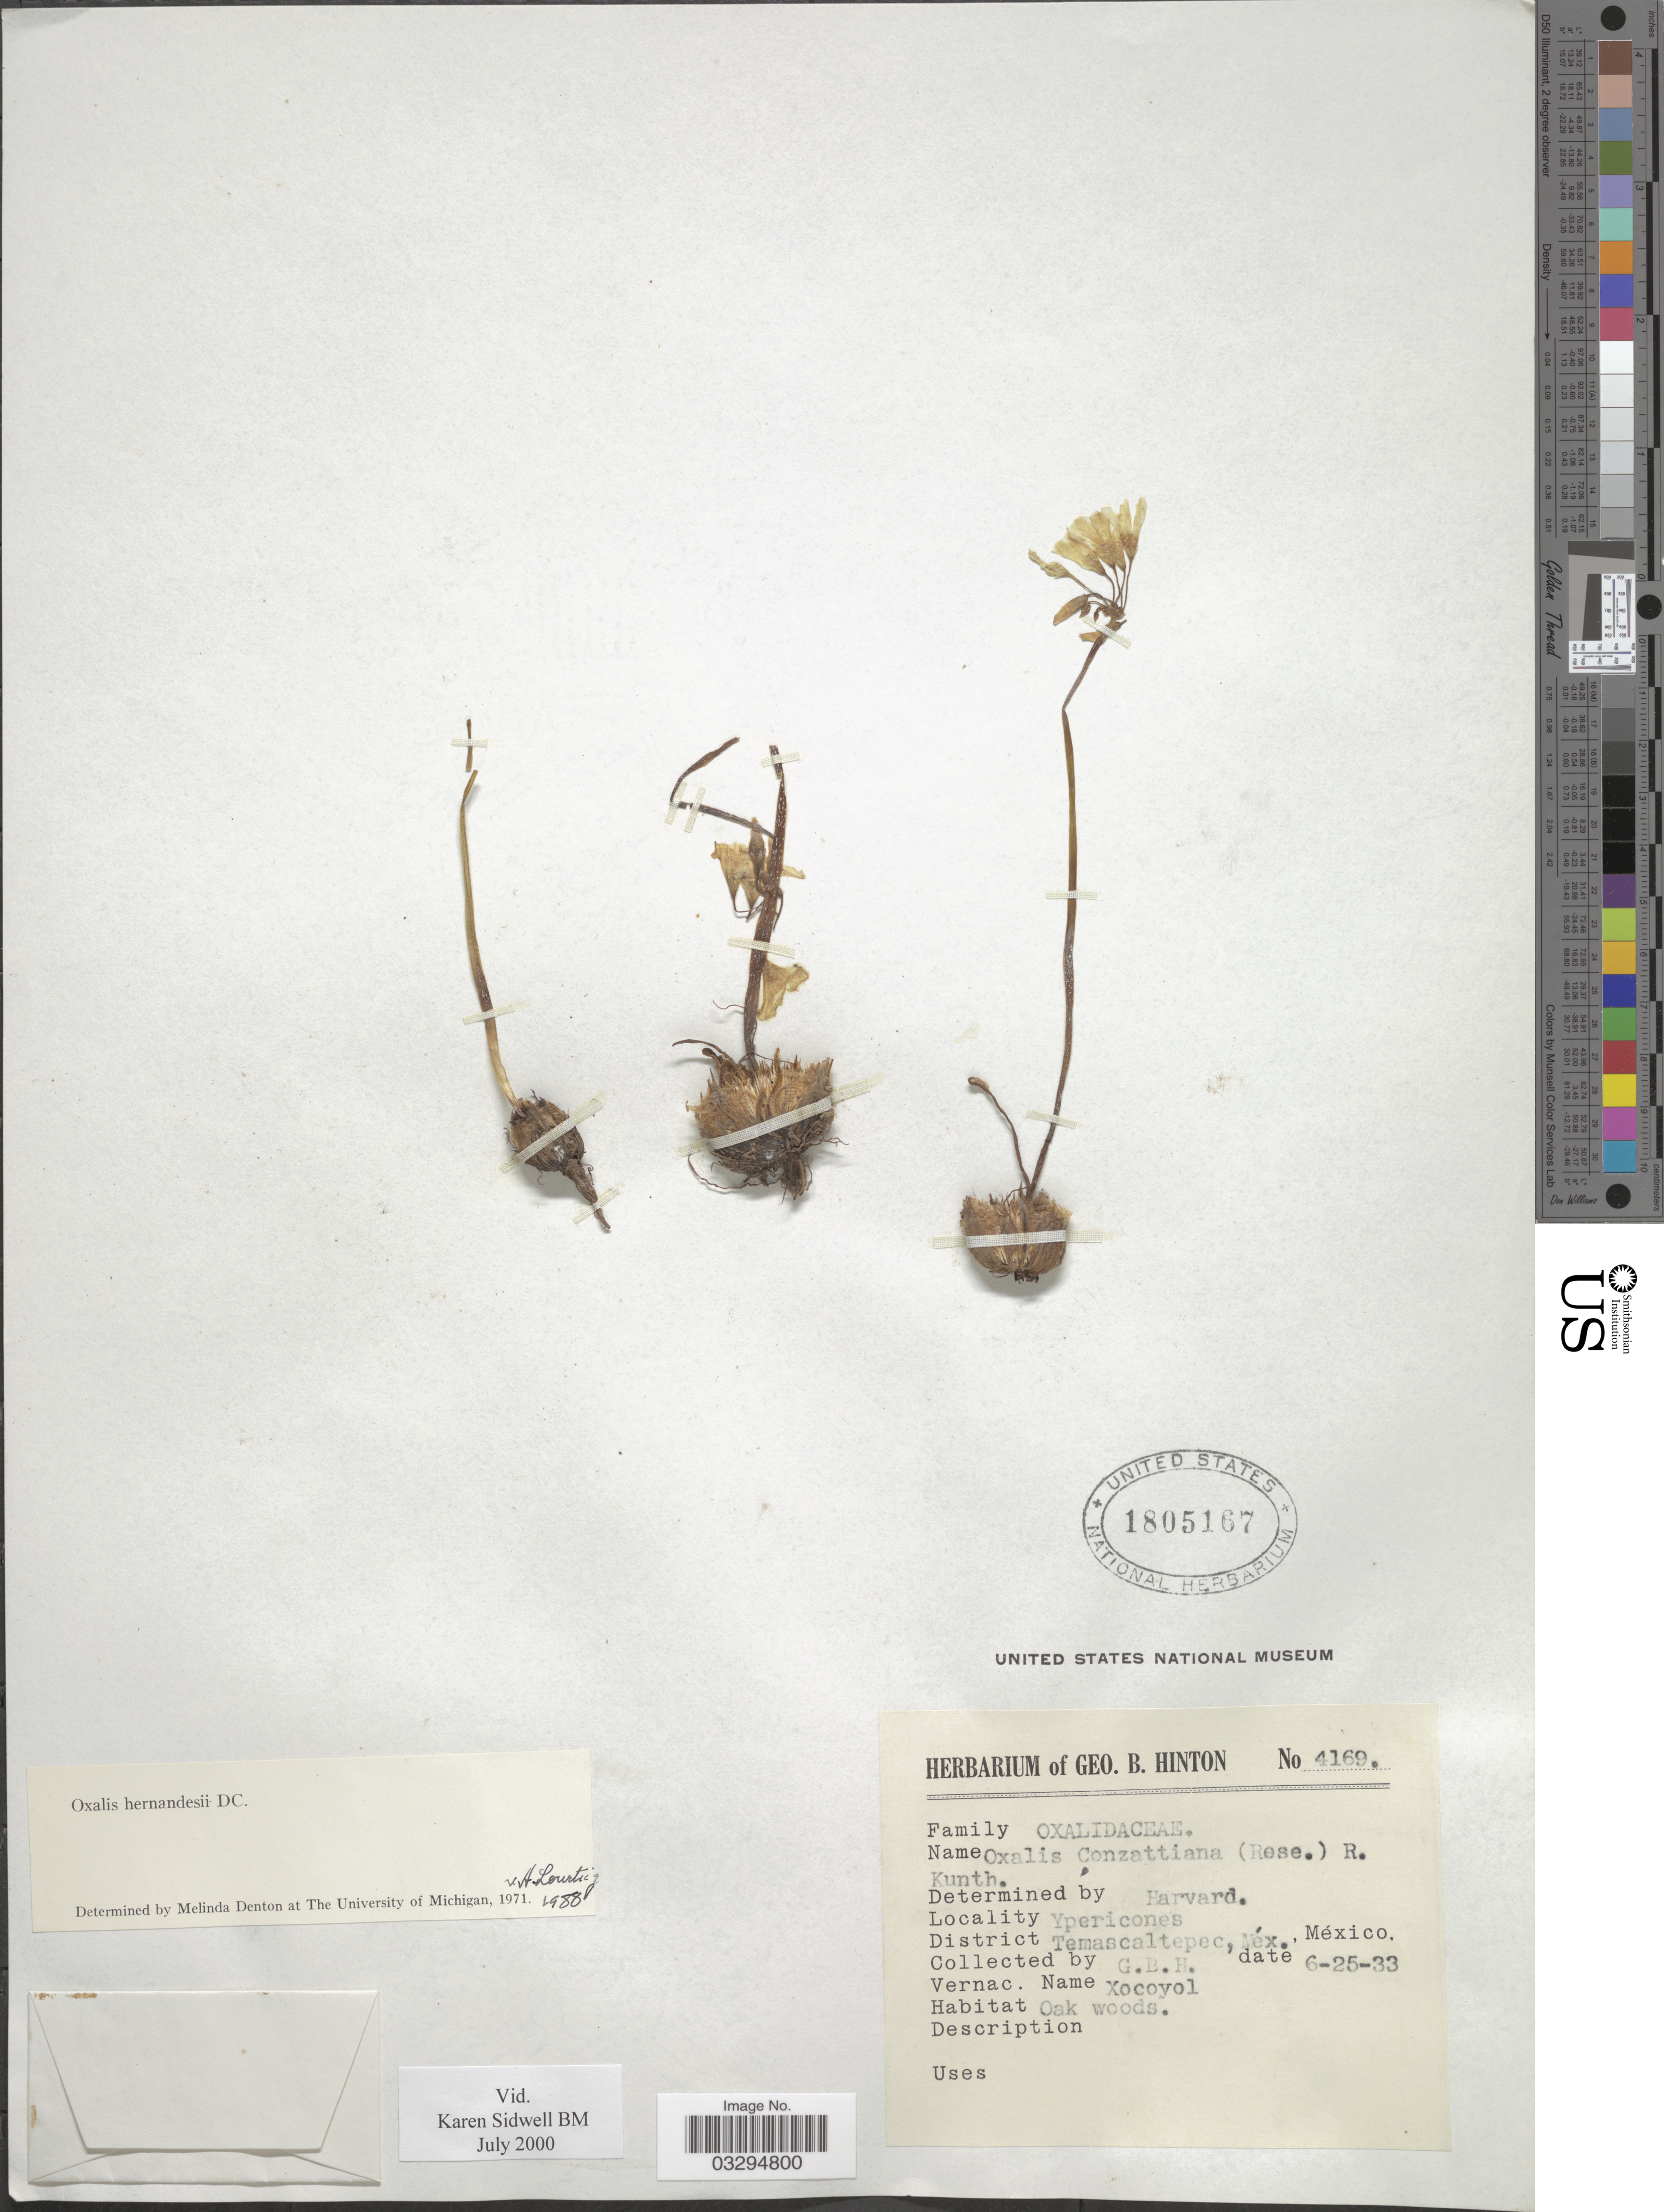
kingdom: Plantae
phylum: Tracheophyta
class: Magnoliopsida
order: Oxalidales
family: Oxalidaceae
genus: Oxalis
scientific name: Oxalis hernandezii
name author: Moc. & Sessé ex DC.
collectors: G. B. Hinton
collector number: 4169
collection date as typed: Transcribed d/m/y: 25/6/33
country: Mexico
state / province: México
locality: Ypericones, District Temascaltepec.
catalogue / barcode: US 1805167